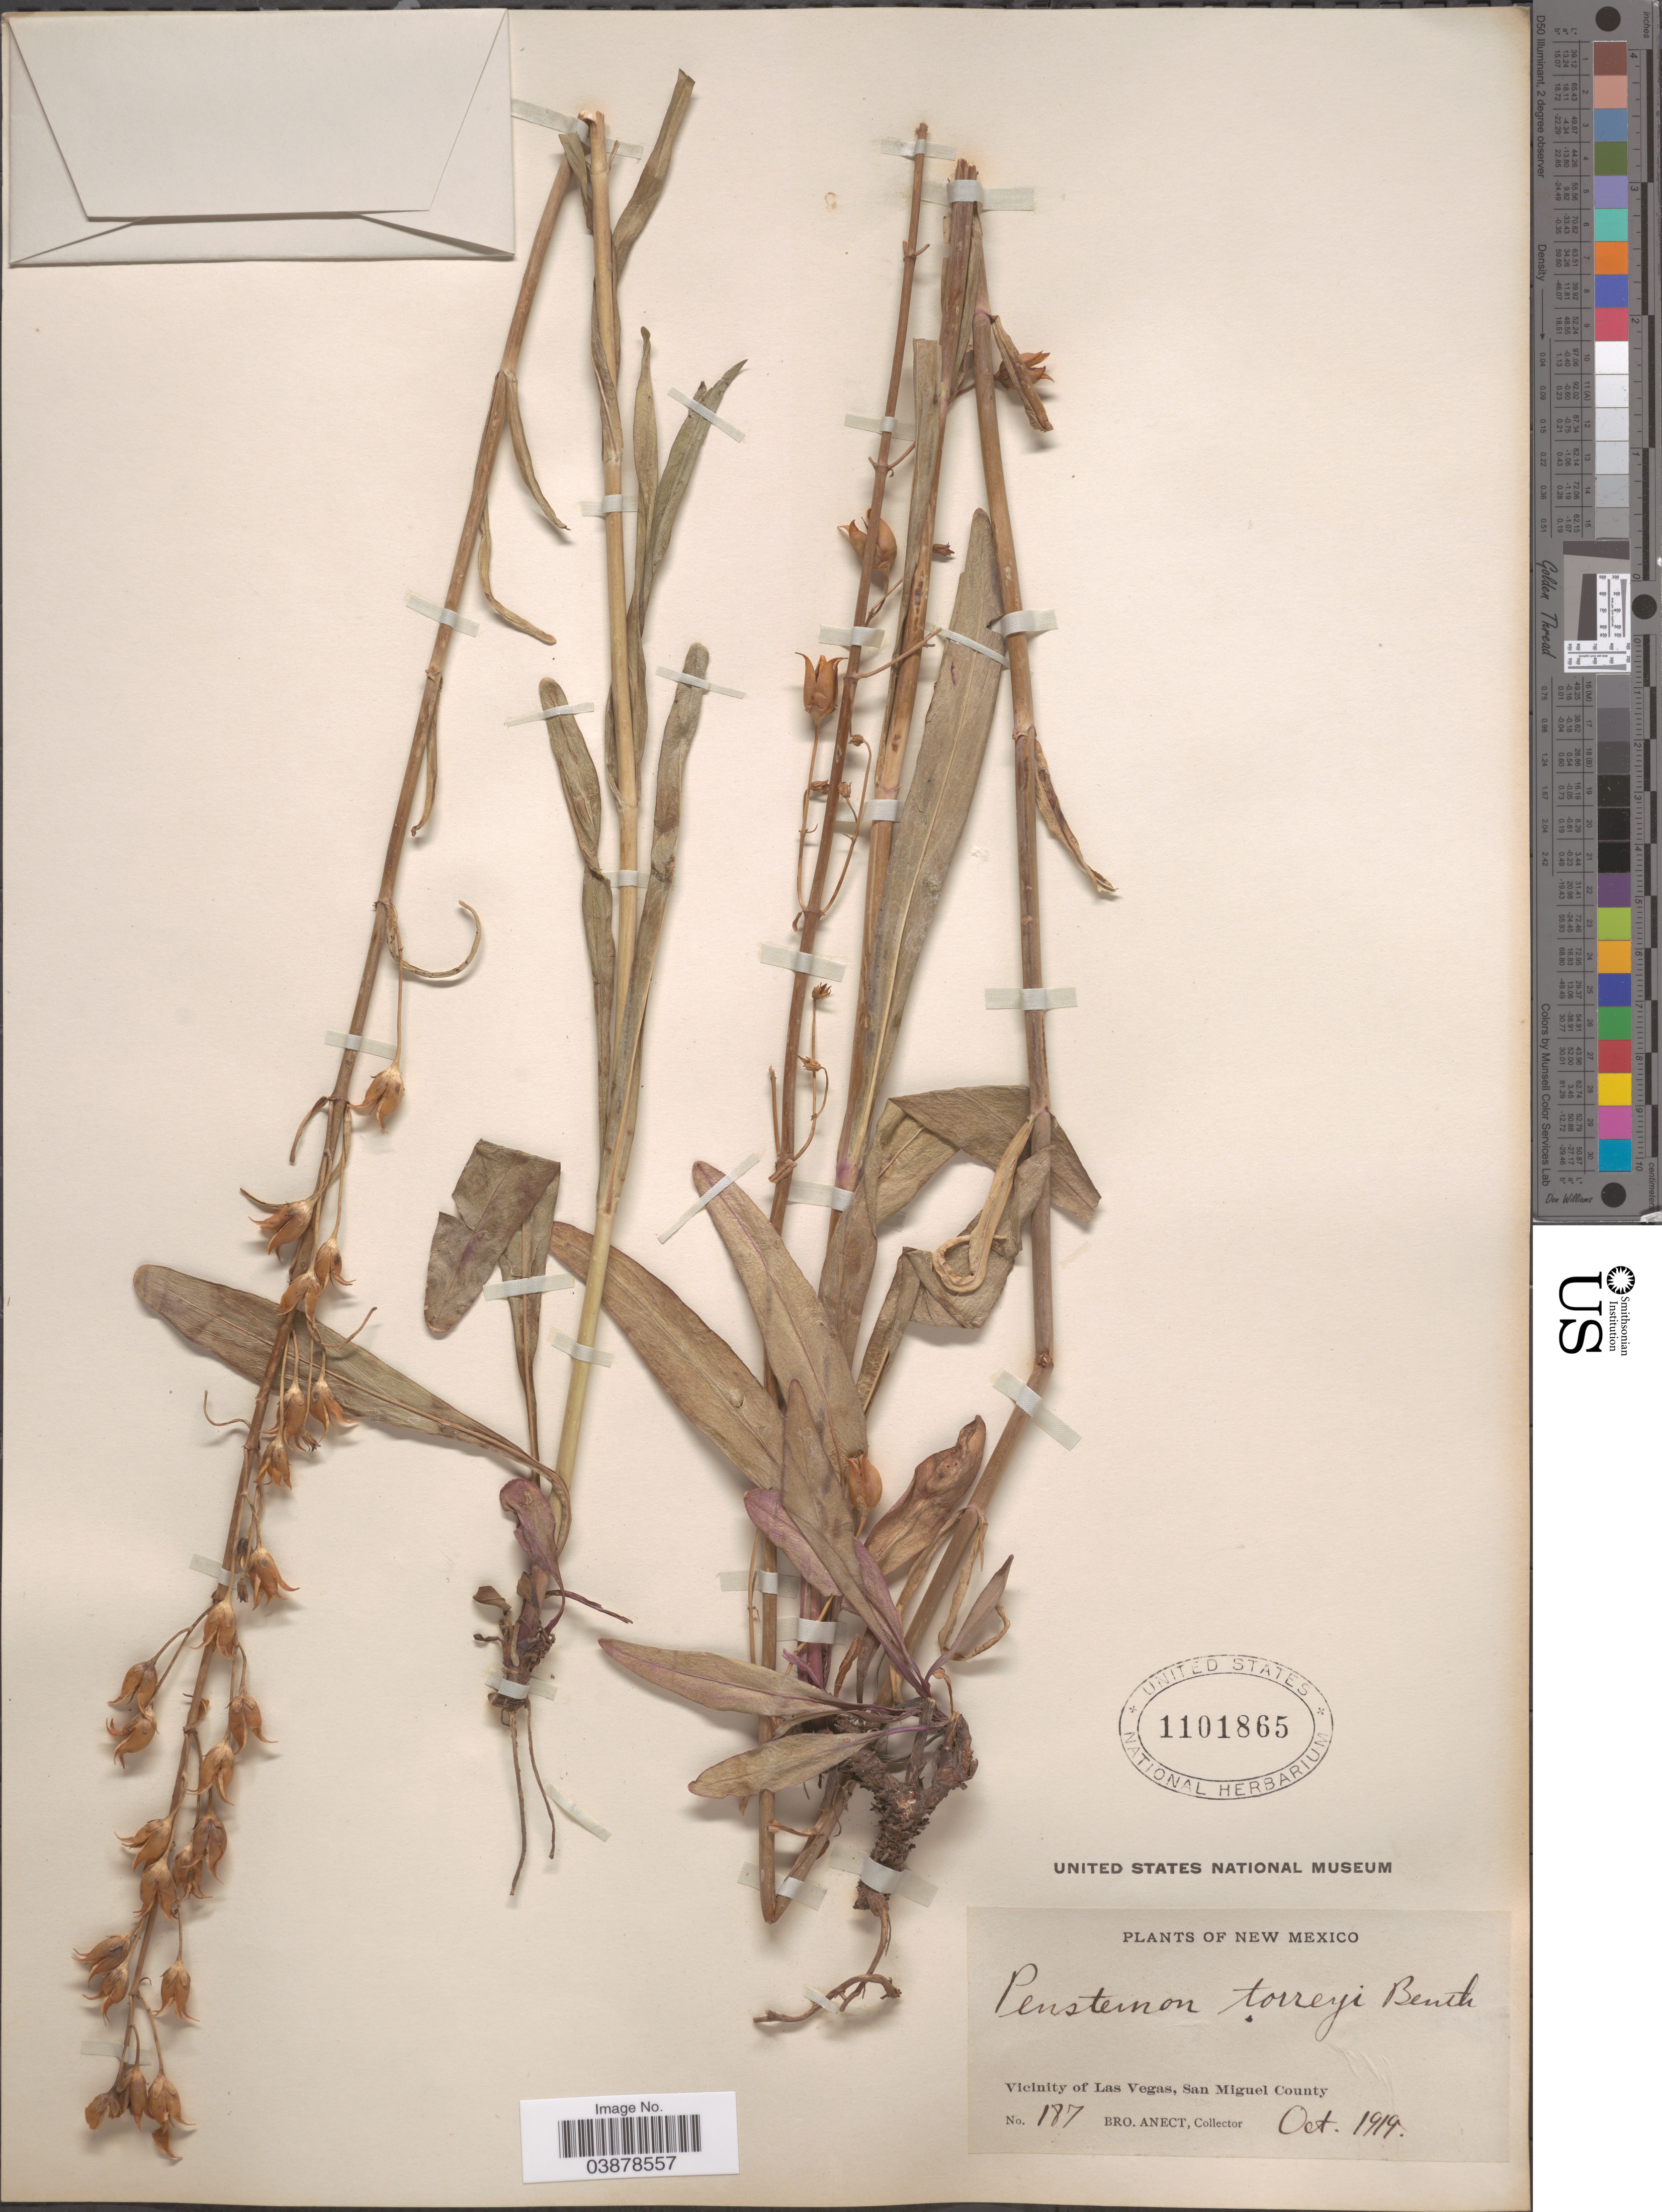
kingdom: Plantae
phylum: Tracheophyta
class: Magnoliopsida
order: Lamiales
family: Plantaginaceae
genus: Penstemon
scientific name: Penstemon torreyi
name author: Benth.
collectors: B. Anect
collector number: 187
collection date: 1919-10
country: United States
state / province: New Mexico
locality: Vicinity of Las Vegas, San Miguel County.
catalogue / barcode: US 1101865